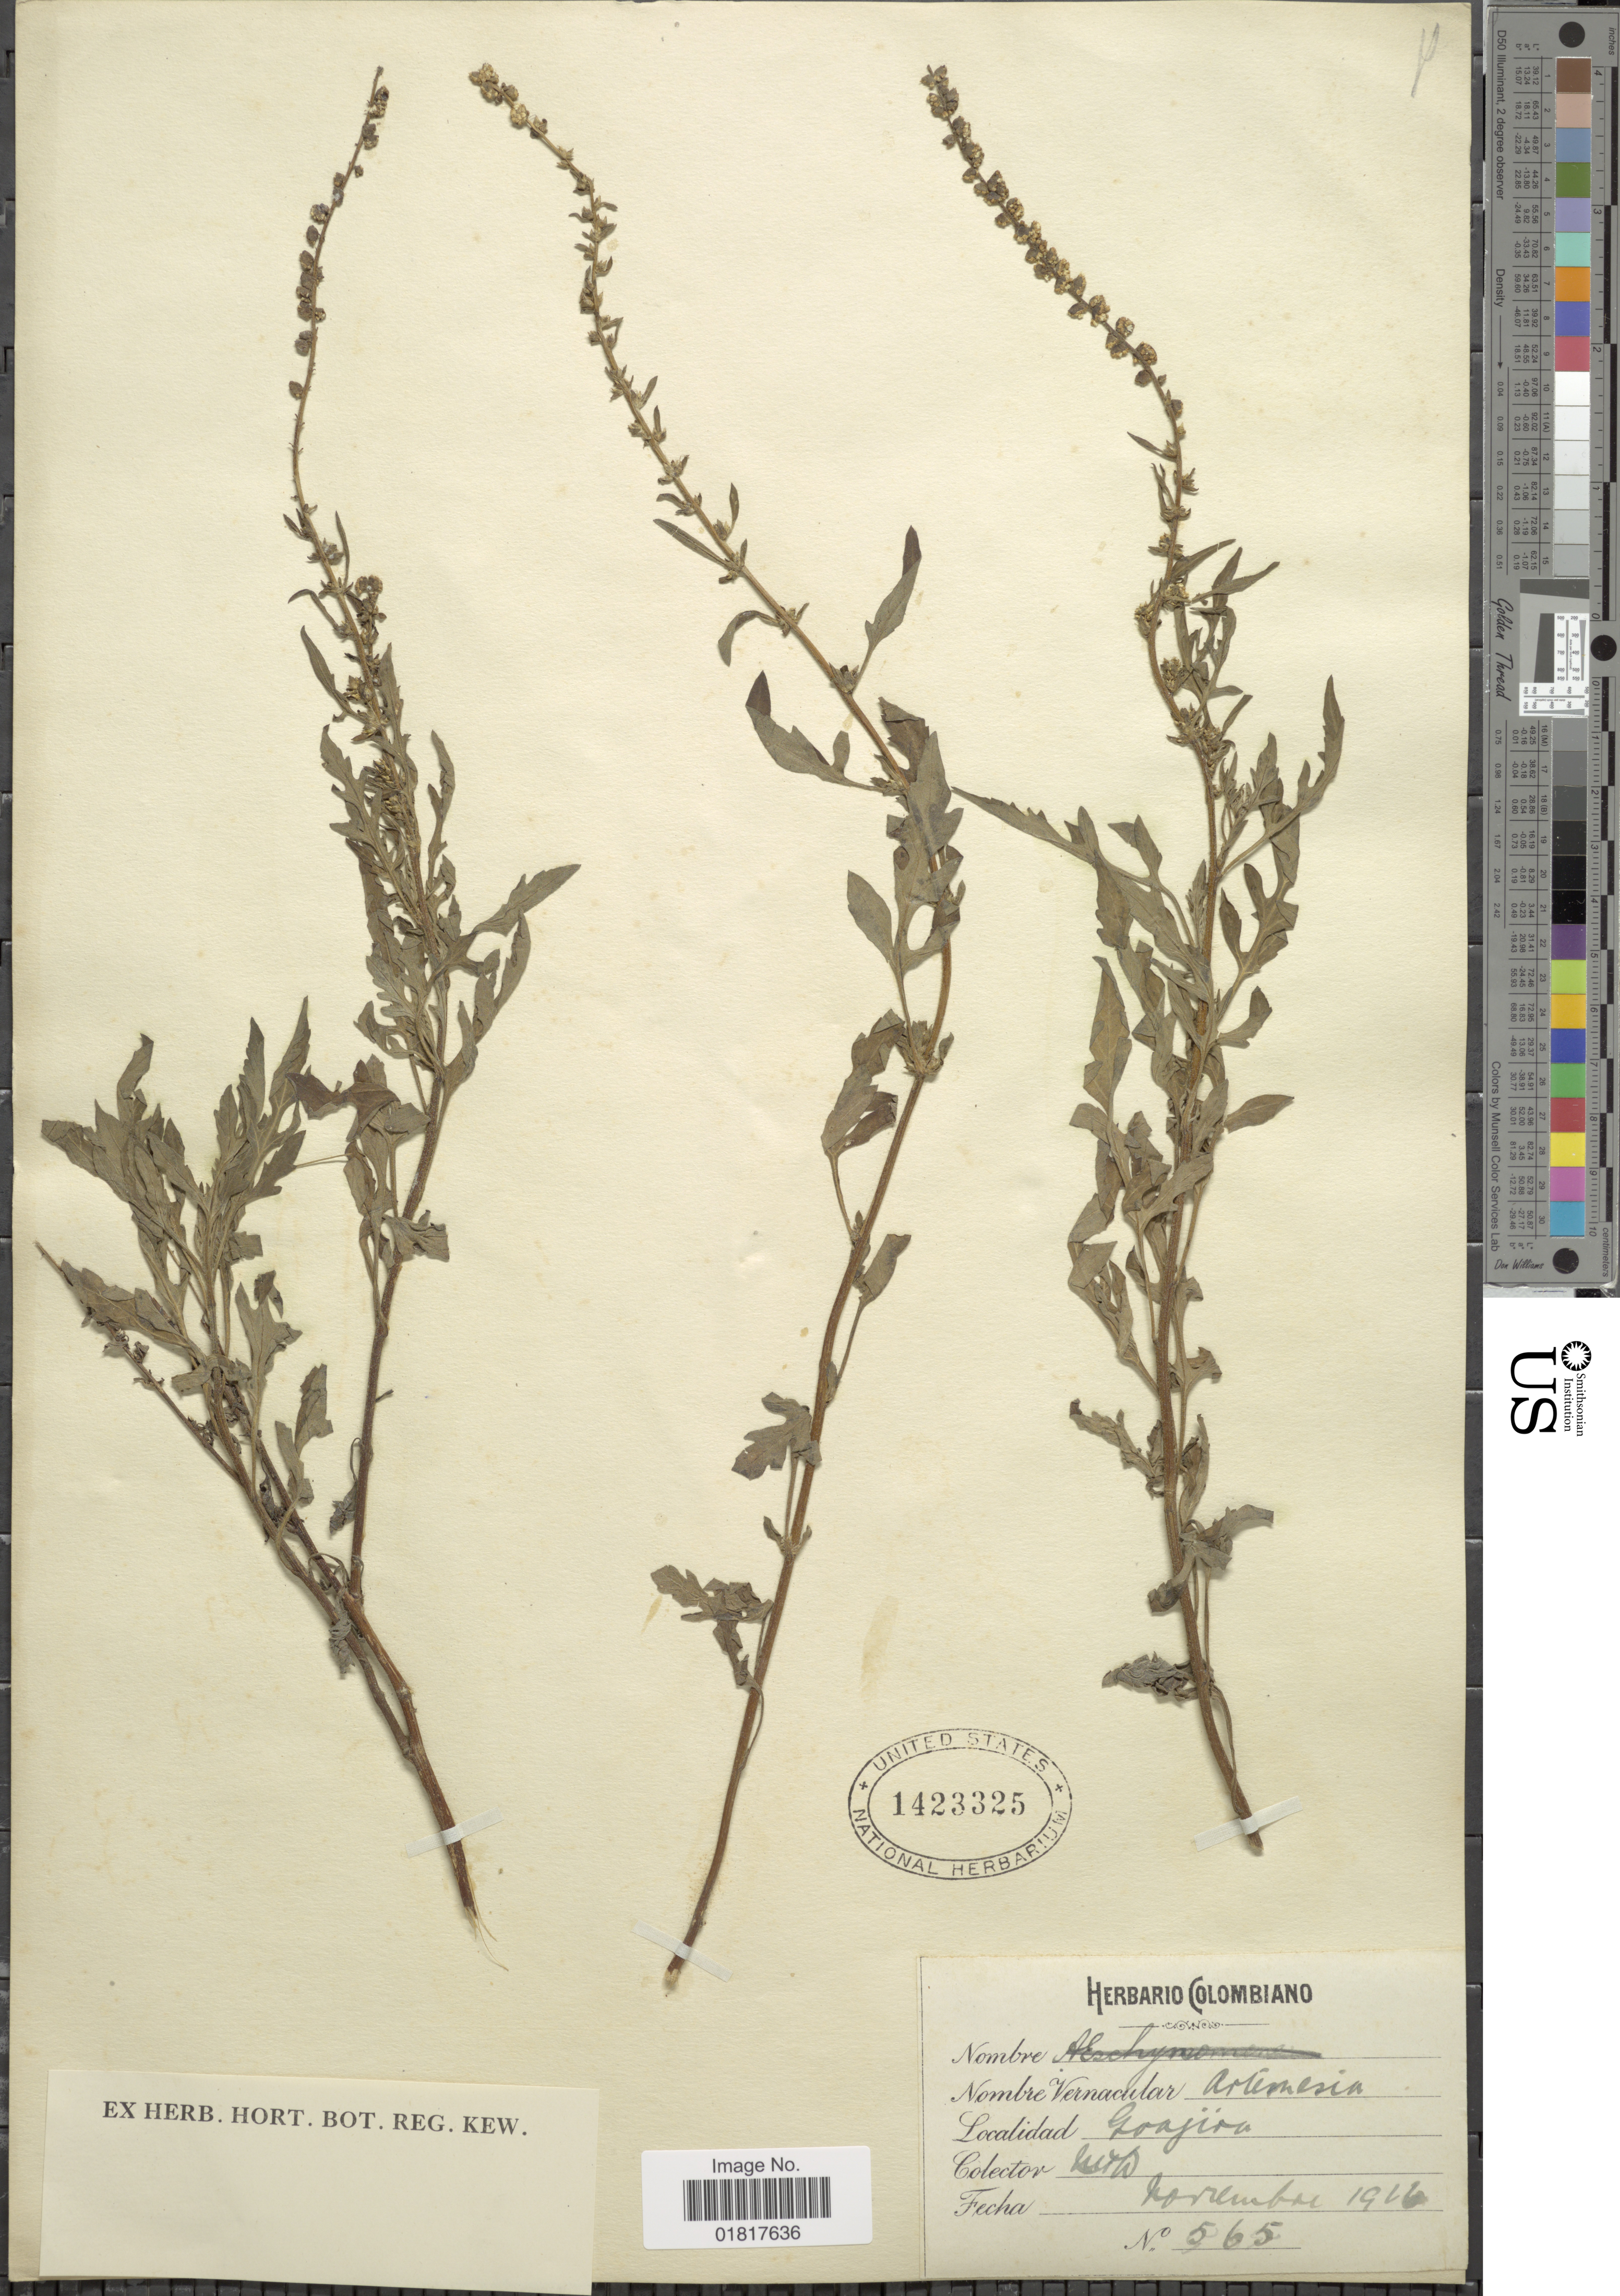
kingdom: Plantae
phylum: Tracheophyta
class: Magnoliopsida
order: Asterales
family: Asteraceae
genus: Artemisia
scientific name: Artemisia absinthium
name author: L.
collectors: M. T. Dawe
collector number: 506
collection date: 1916-11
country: Colombia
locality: Goajira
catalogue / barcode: US 1423325